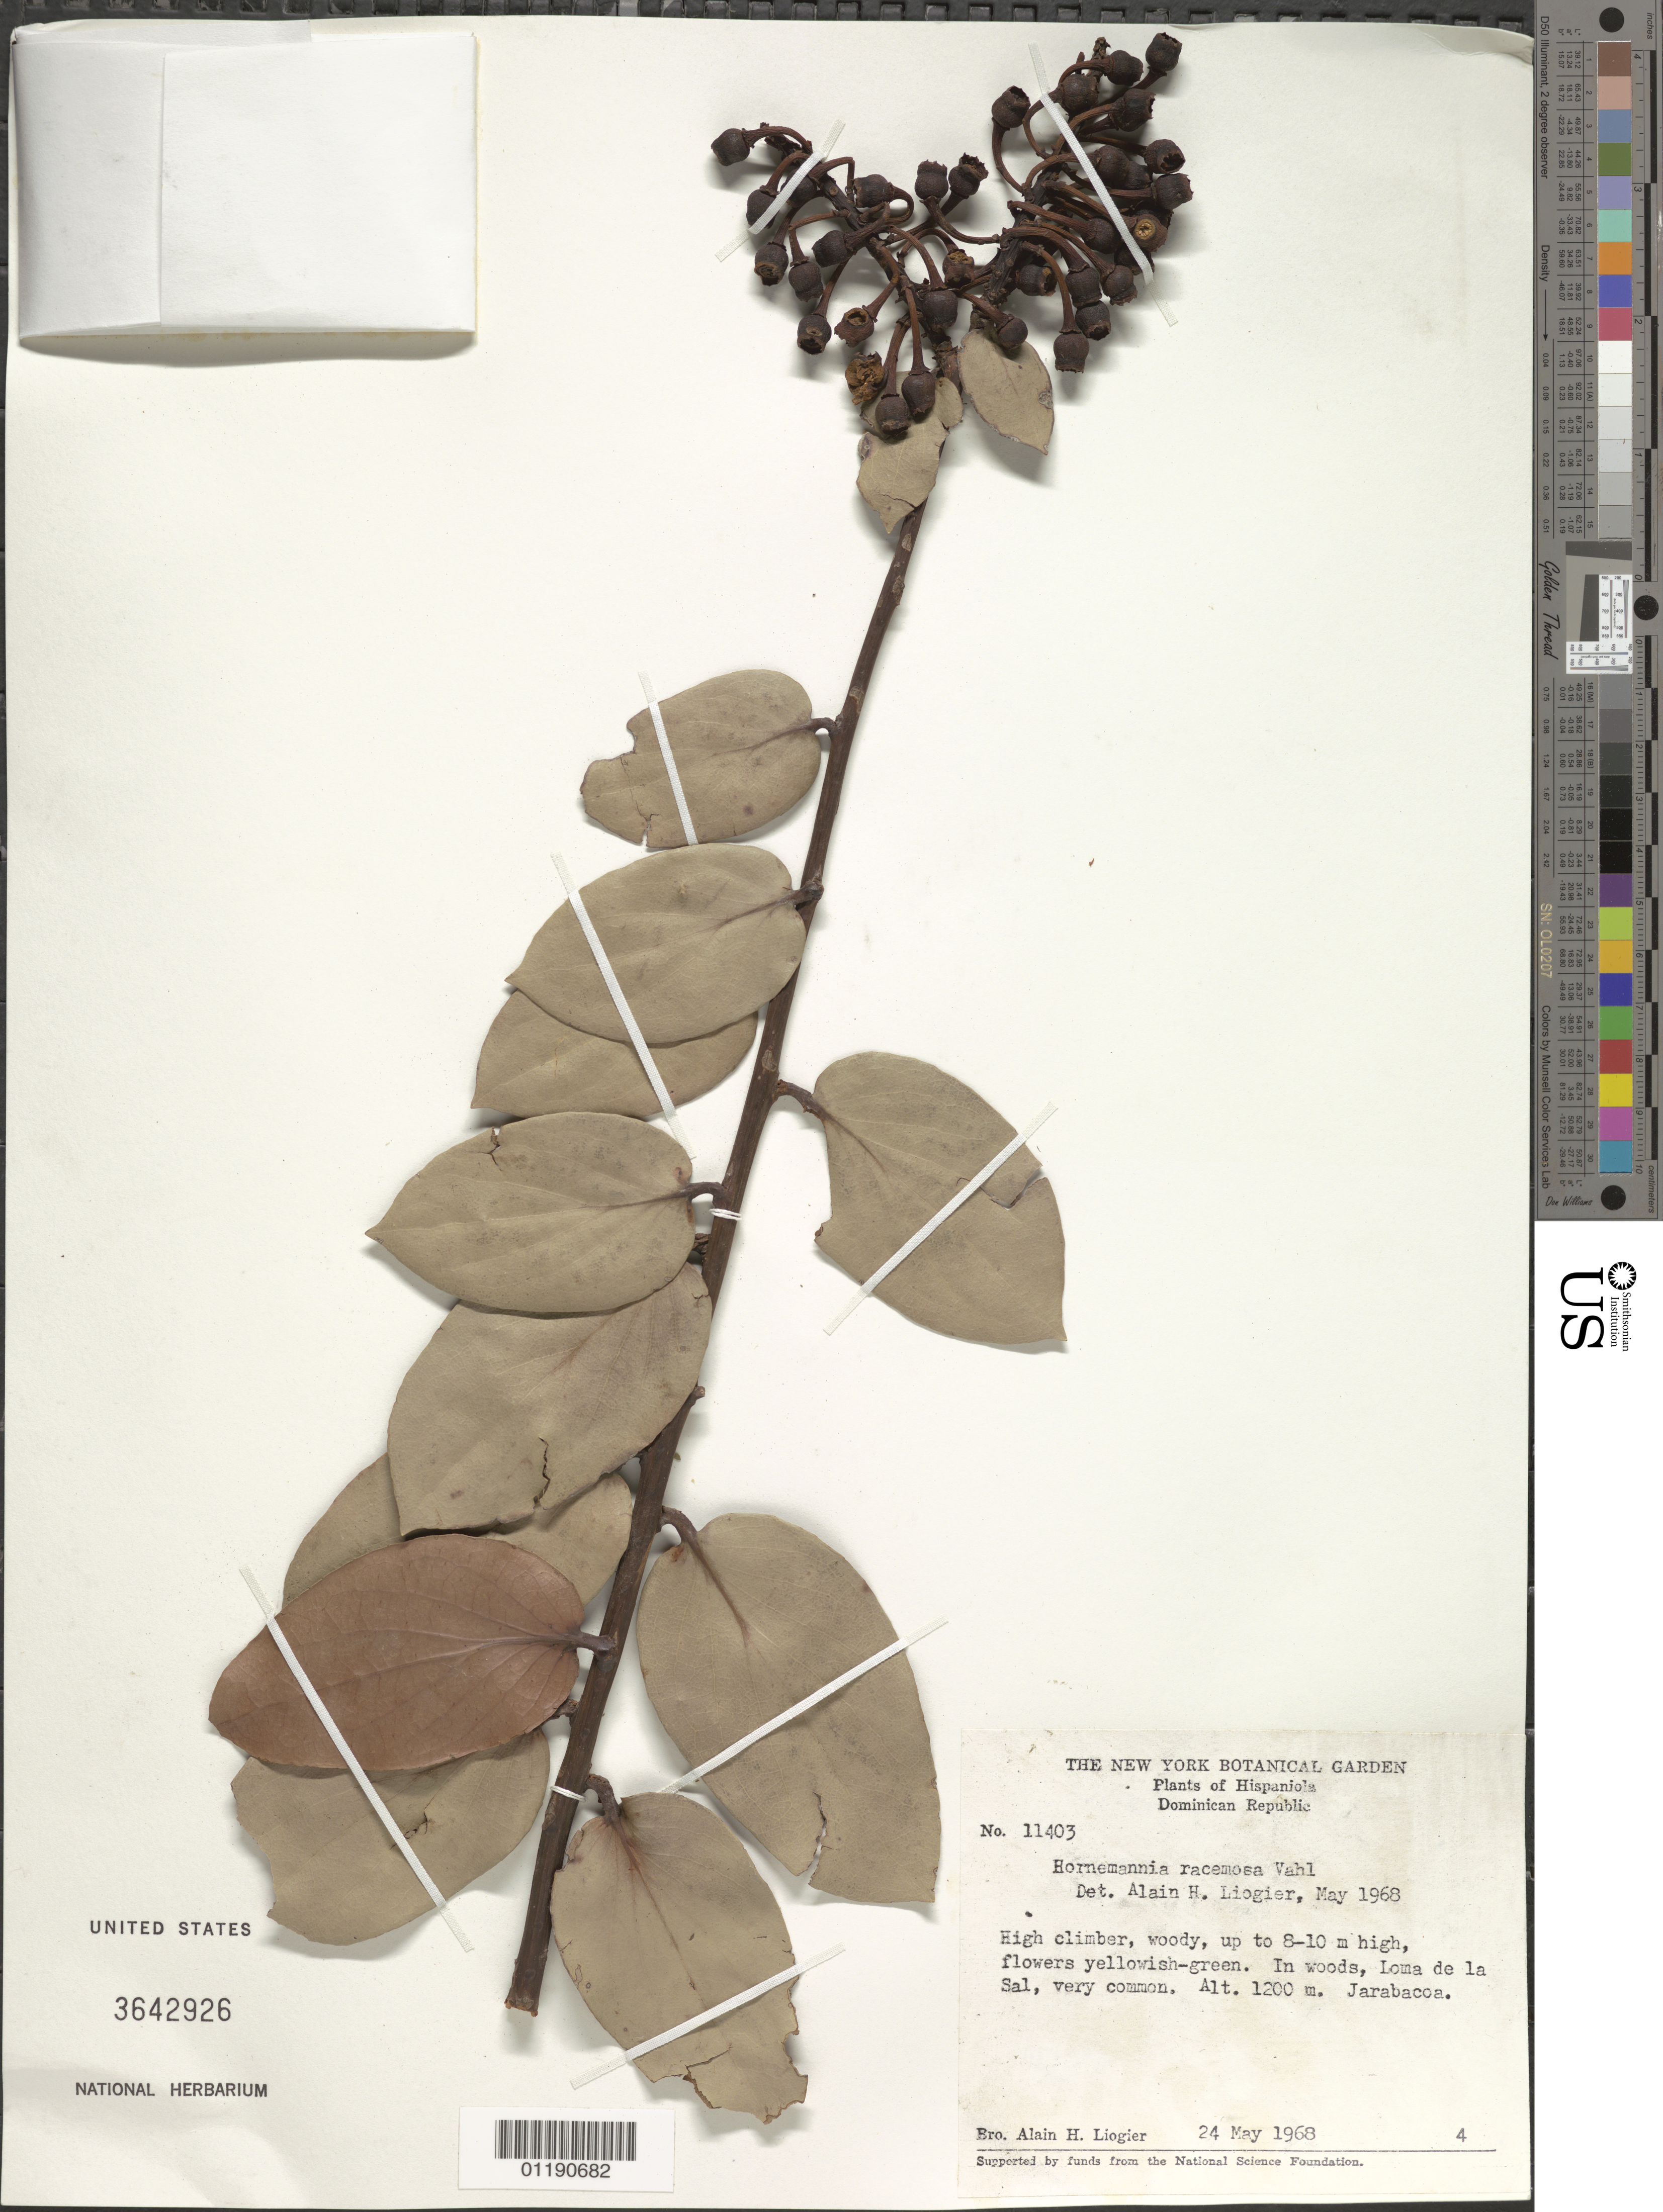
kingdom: Plantae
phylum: Tracheophyta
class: Magnoliopsida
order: Ericales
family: Ericaceae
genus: Hornemannia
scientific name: Hornemannia racemosa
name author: Vahl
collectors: A. H. Liogier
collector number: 11403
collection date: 1968-05-24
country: Dominican Republic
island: Hispaniola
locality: Loma de la Sal. Jarabacoa.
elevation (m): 1200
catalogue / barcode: US 3642926